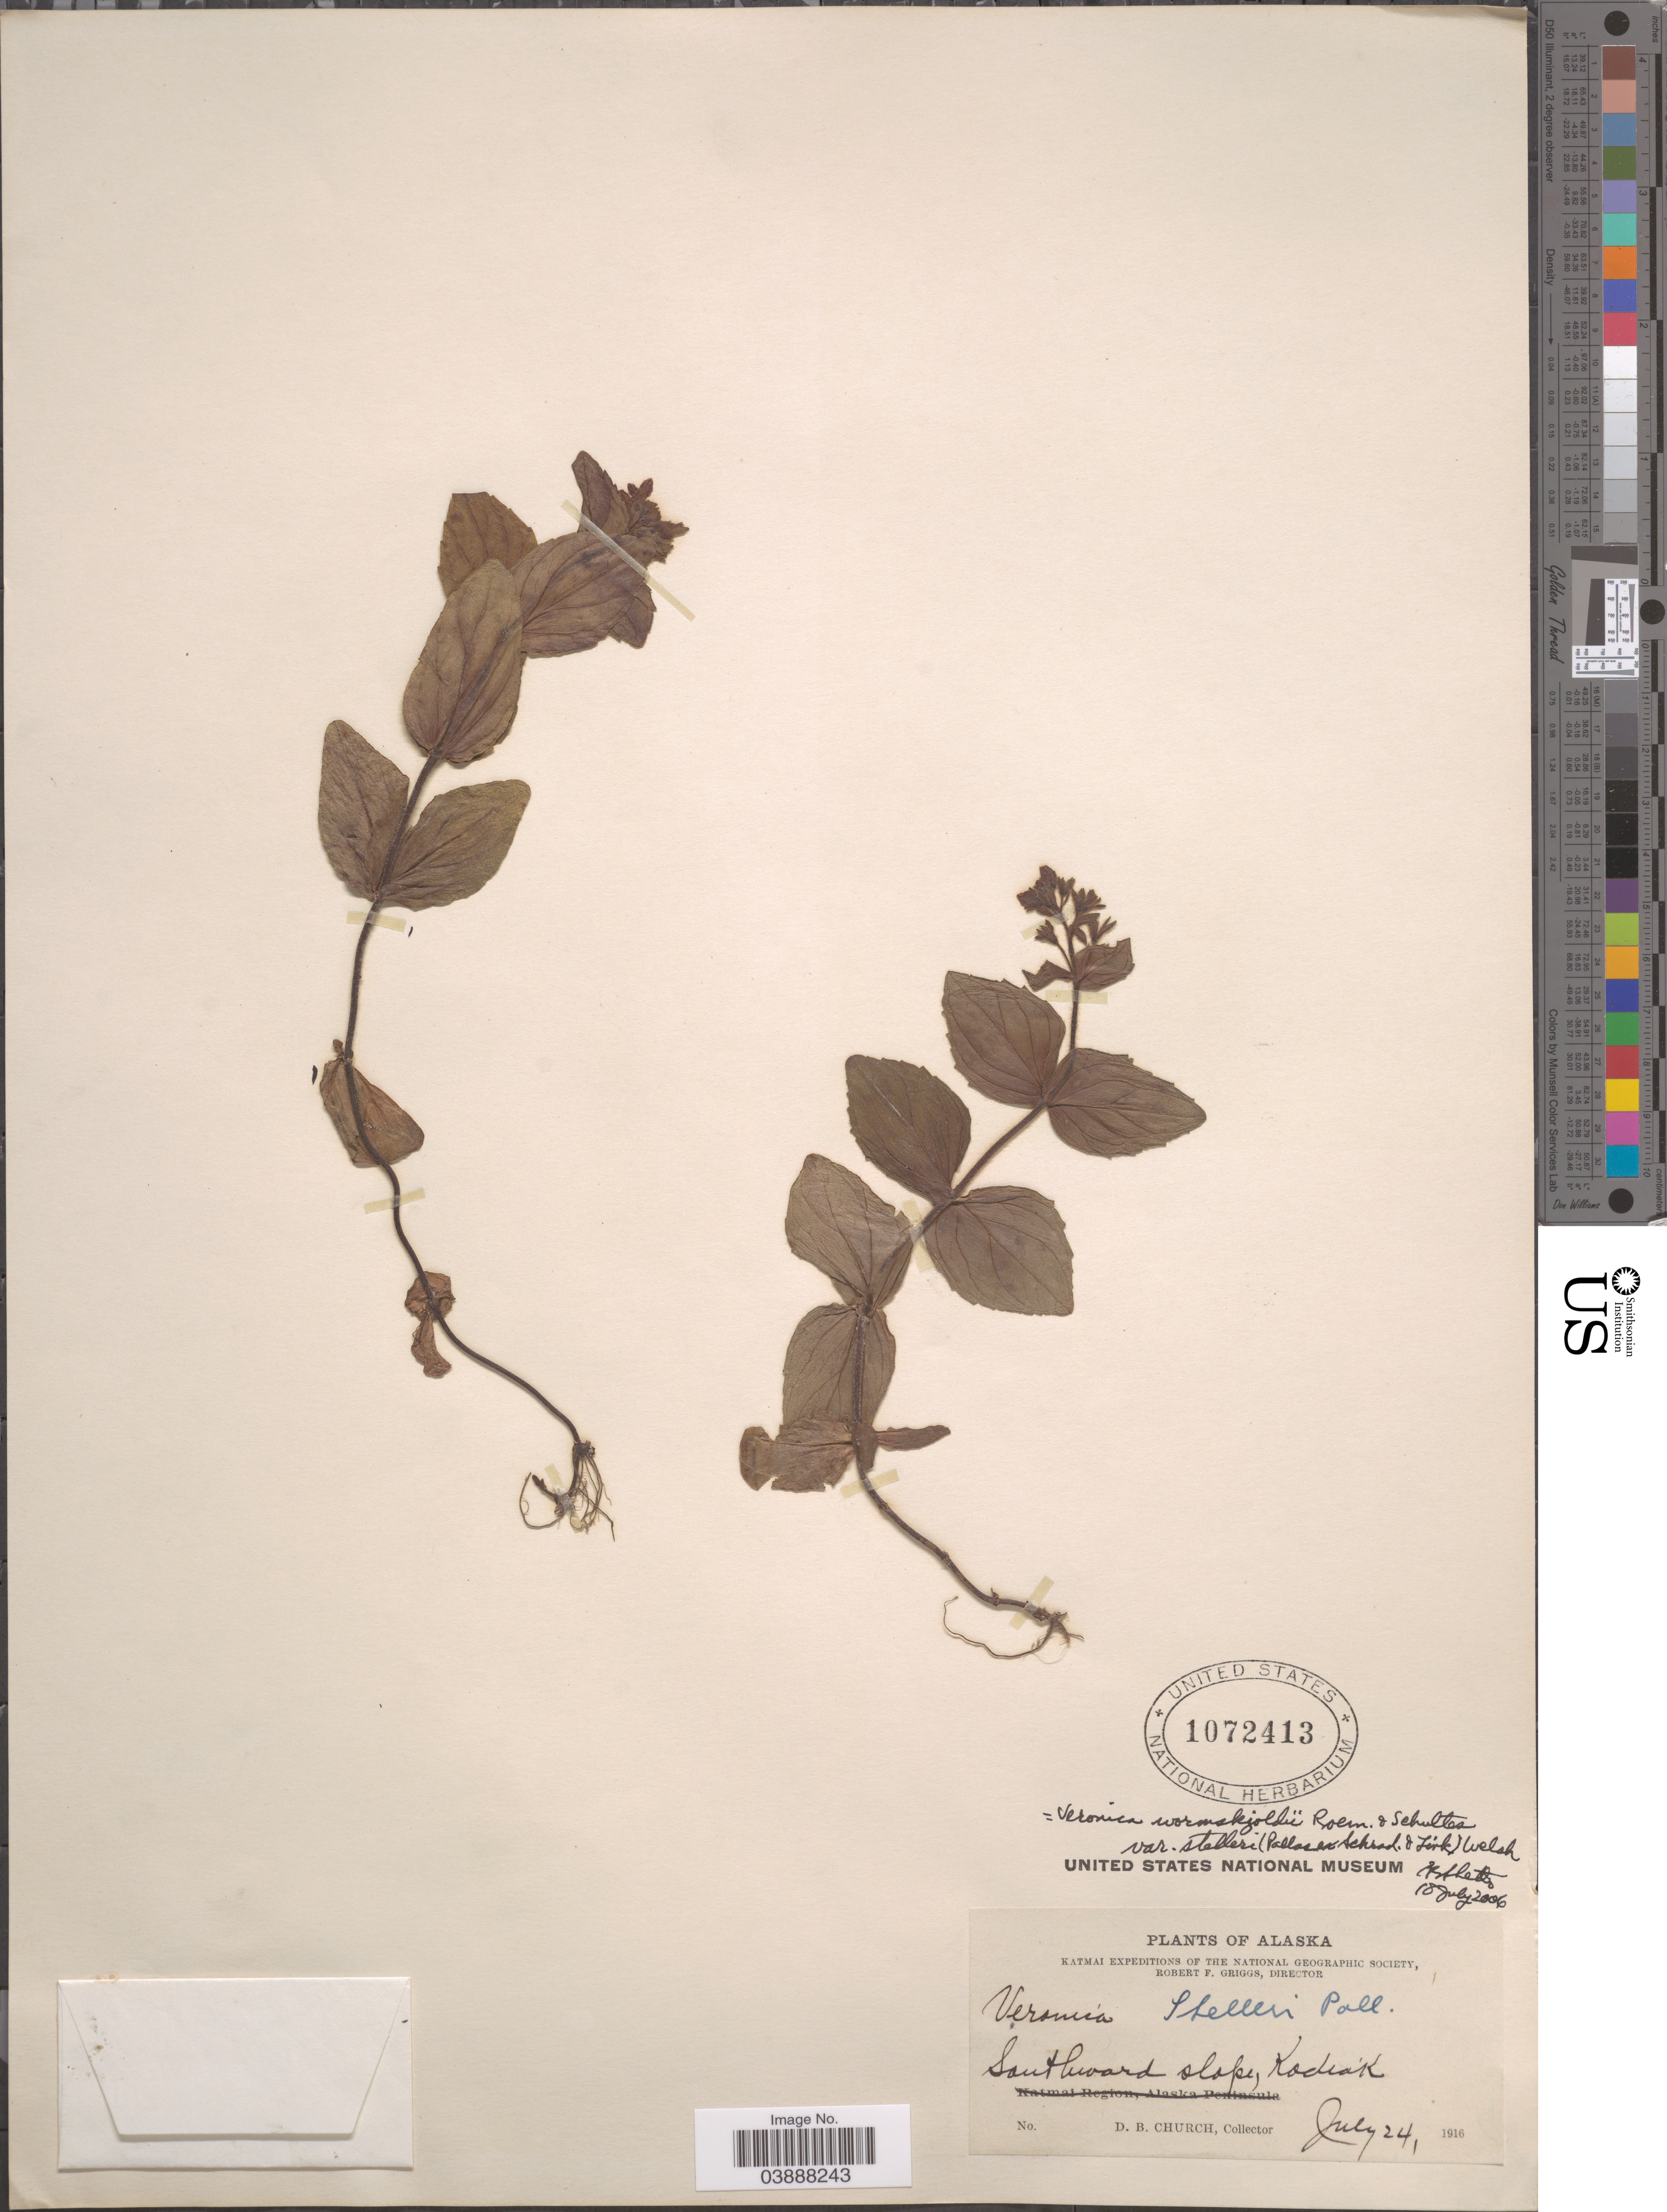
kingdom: Plantae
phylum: Tracheophyta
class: Magnoliopsida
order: Lamiales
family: Plantaginaceae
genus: Veronica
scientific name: Veronica stelleri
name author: Pall.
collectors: D. Church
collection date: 1916-07-24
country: United States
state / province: Alaska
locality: Southward slope, Kodiak.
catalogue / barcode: US 1072413